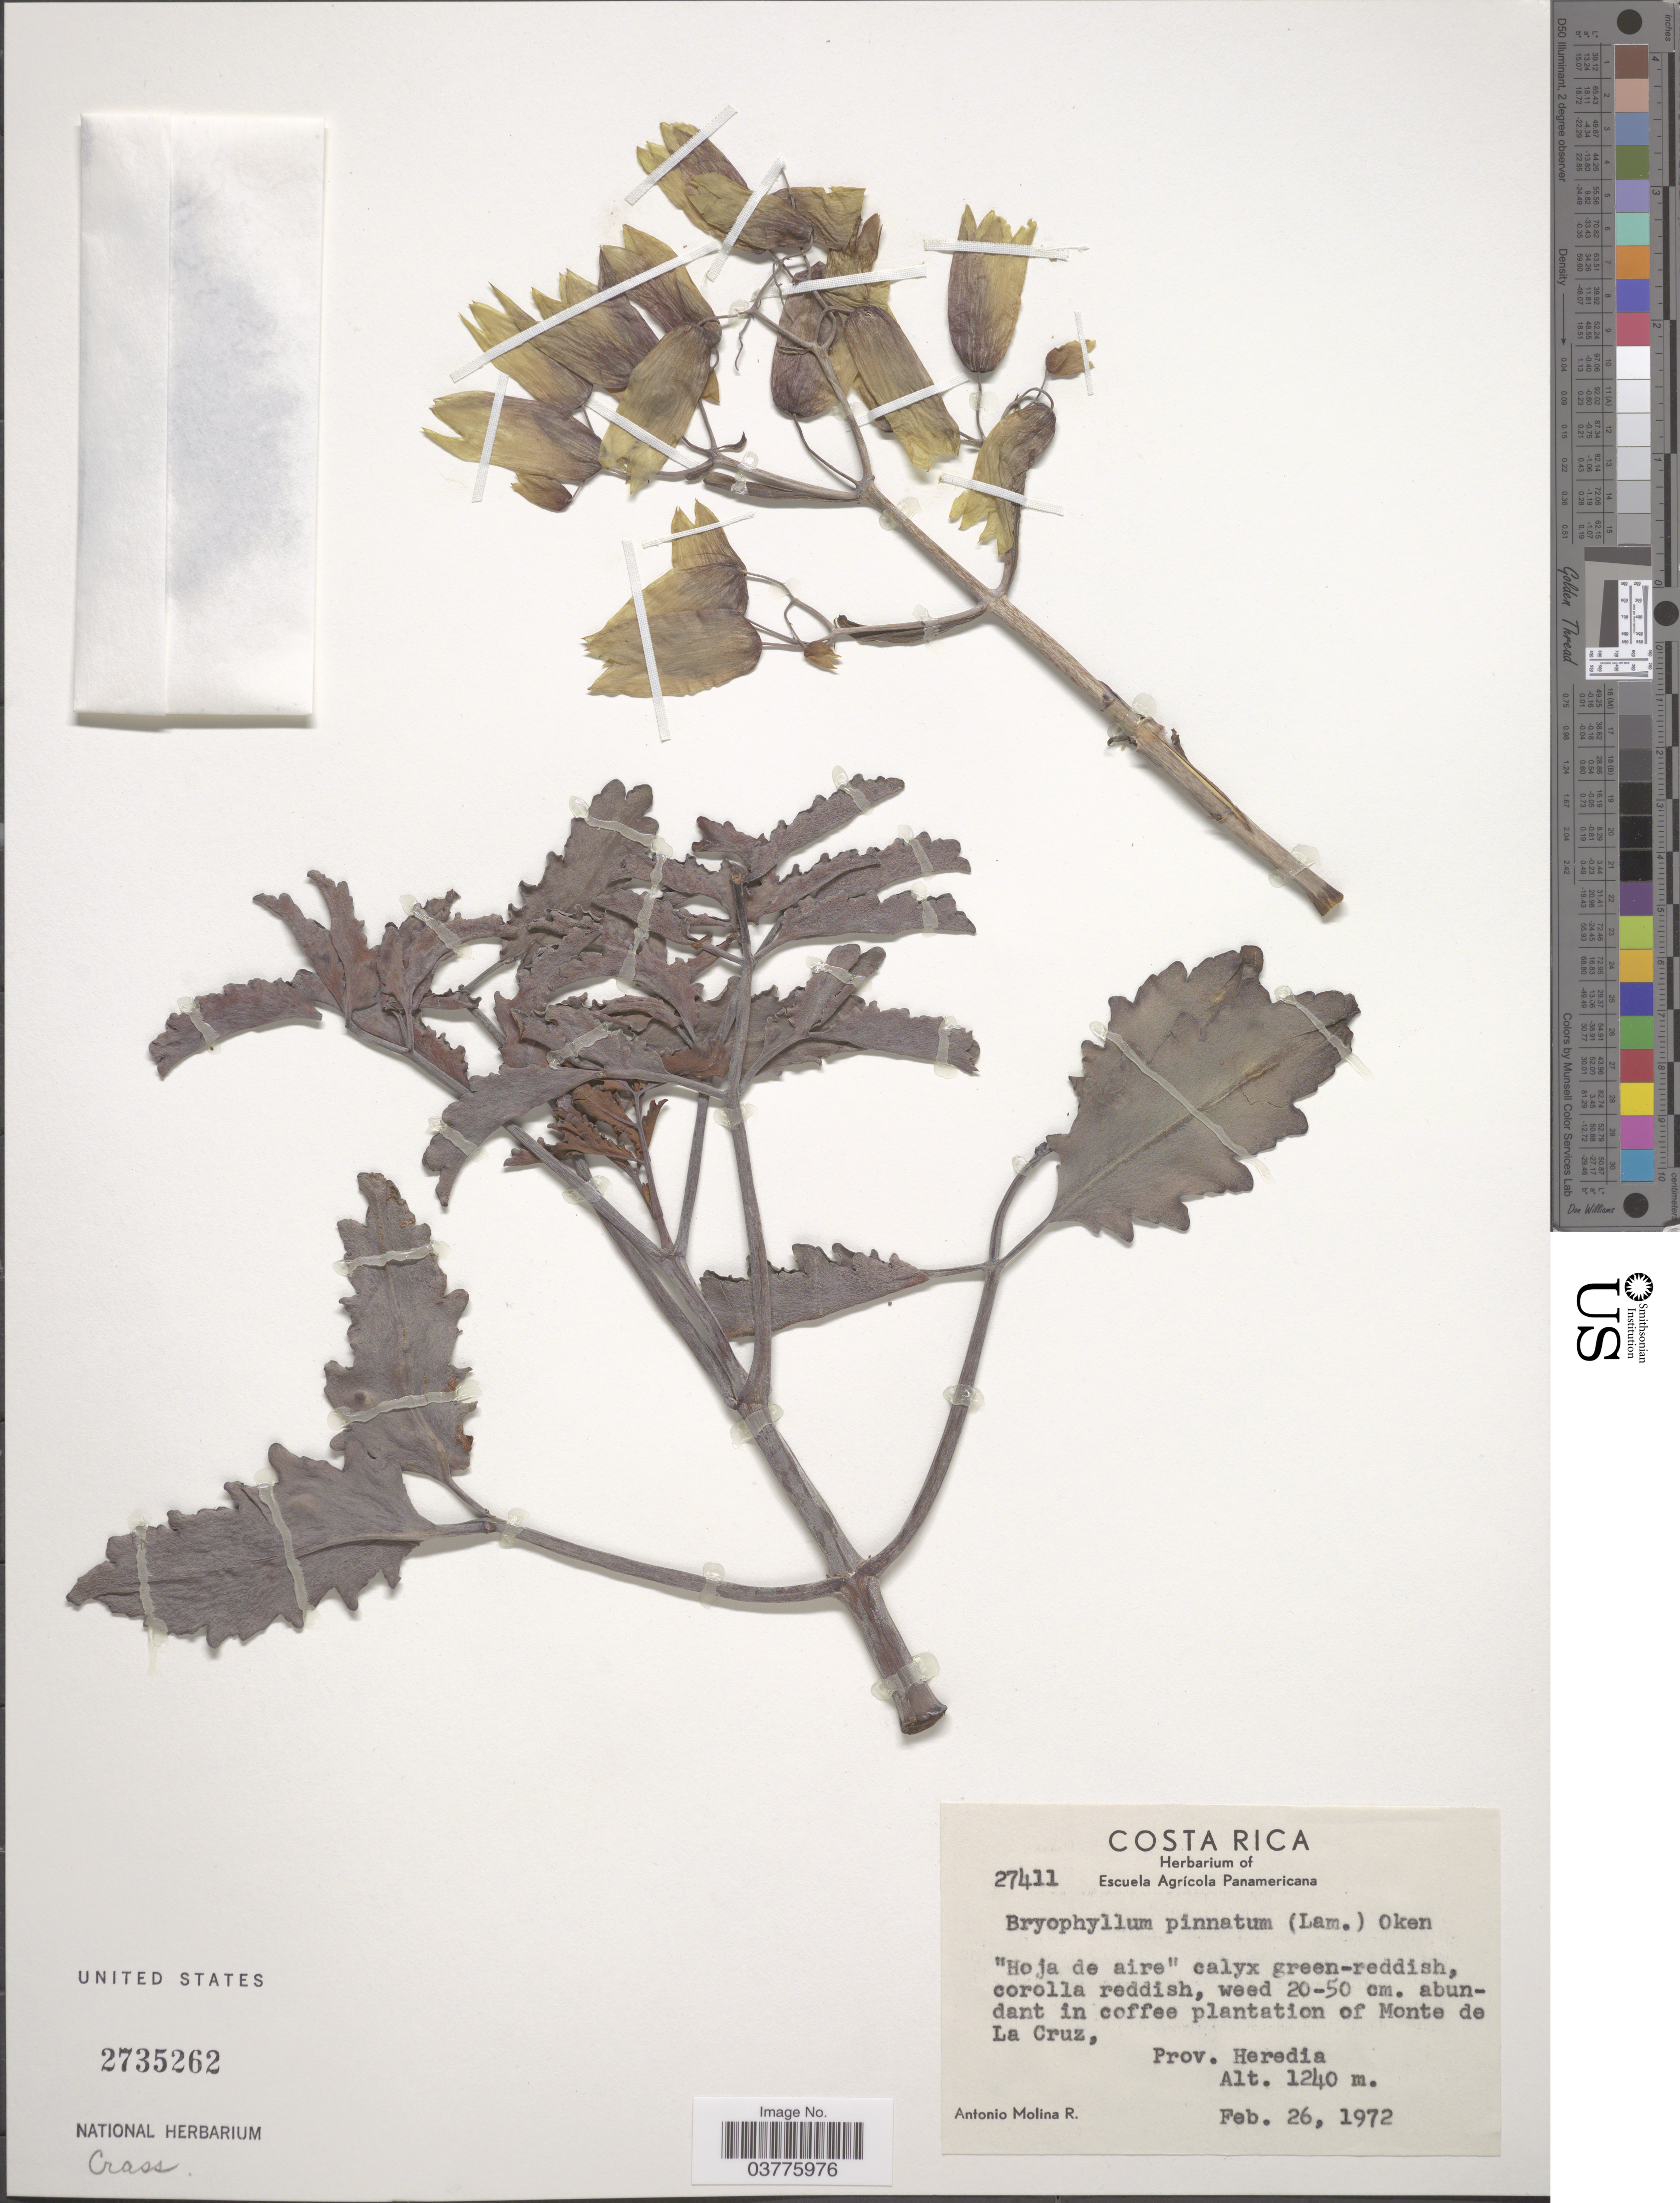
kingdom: Plantae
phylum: Tracheophyta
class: Magnoliopsida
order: Saxifragales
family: Crassulaceae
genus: Kalanchoe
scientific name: Kalanchoe pinnata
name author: (Lam.) Pers.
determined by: Strong, Mark T., (BOT), Smithsonian Institution - National Museum of Natural History (UNITED STATES)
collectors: A. Molina R.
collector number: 27411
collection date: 1972-02-26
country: Costa Rica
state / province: Heredia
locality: Coffee plantation of Monte de La Cruz.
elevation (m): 1240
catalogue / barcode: US 2735262